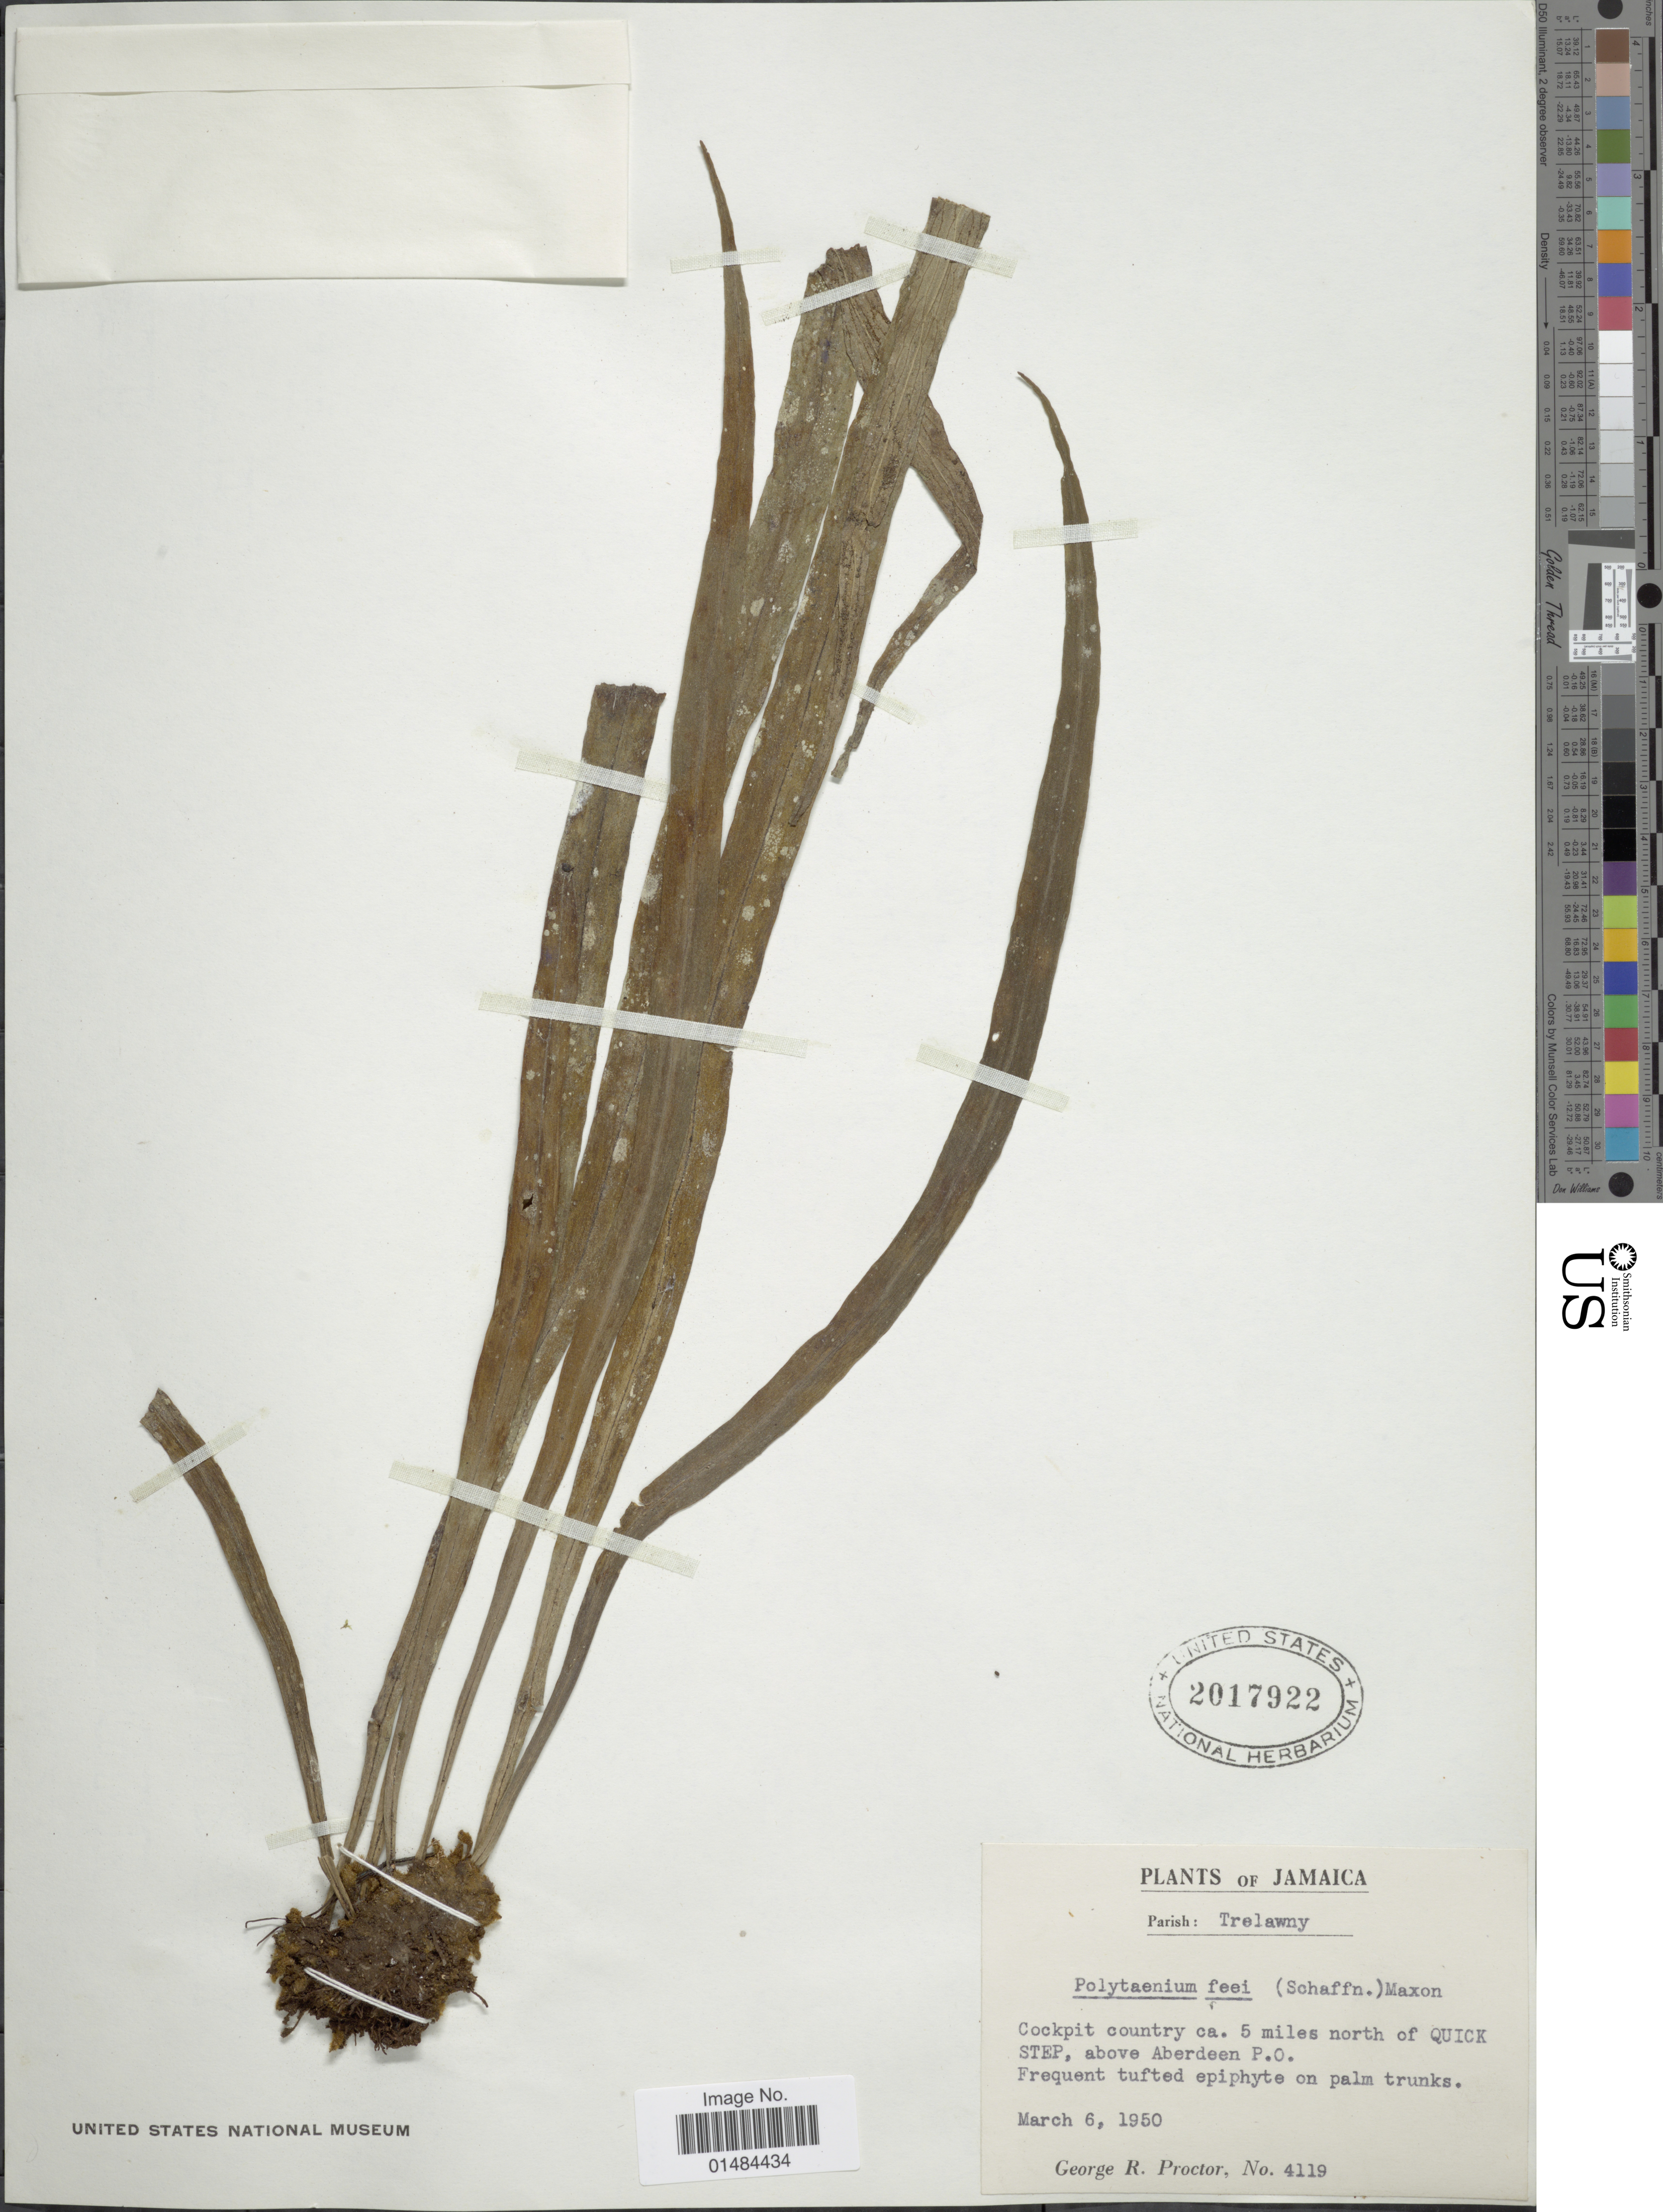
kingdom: Plantae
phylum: Tracheophyta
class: Polypodiopsida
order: Polypodiales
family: Pteridaceae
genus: Polytaenium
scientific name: Polytaenium lanceolatum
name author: (L.) Desv.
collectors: G. R. Proctor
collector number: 4119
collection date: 1950-03-06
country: Jamaica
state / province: Trelawny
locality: Jamaica, Cockpit country ca. 5 miles north of Quick Step, above Aberdeen P.O.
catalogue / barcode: US 2017922